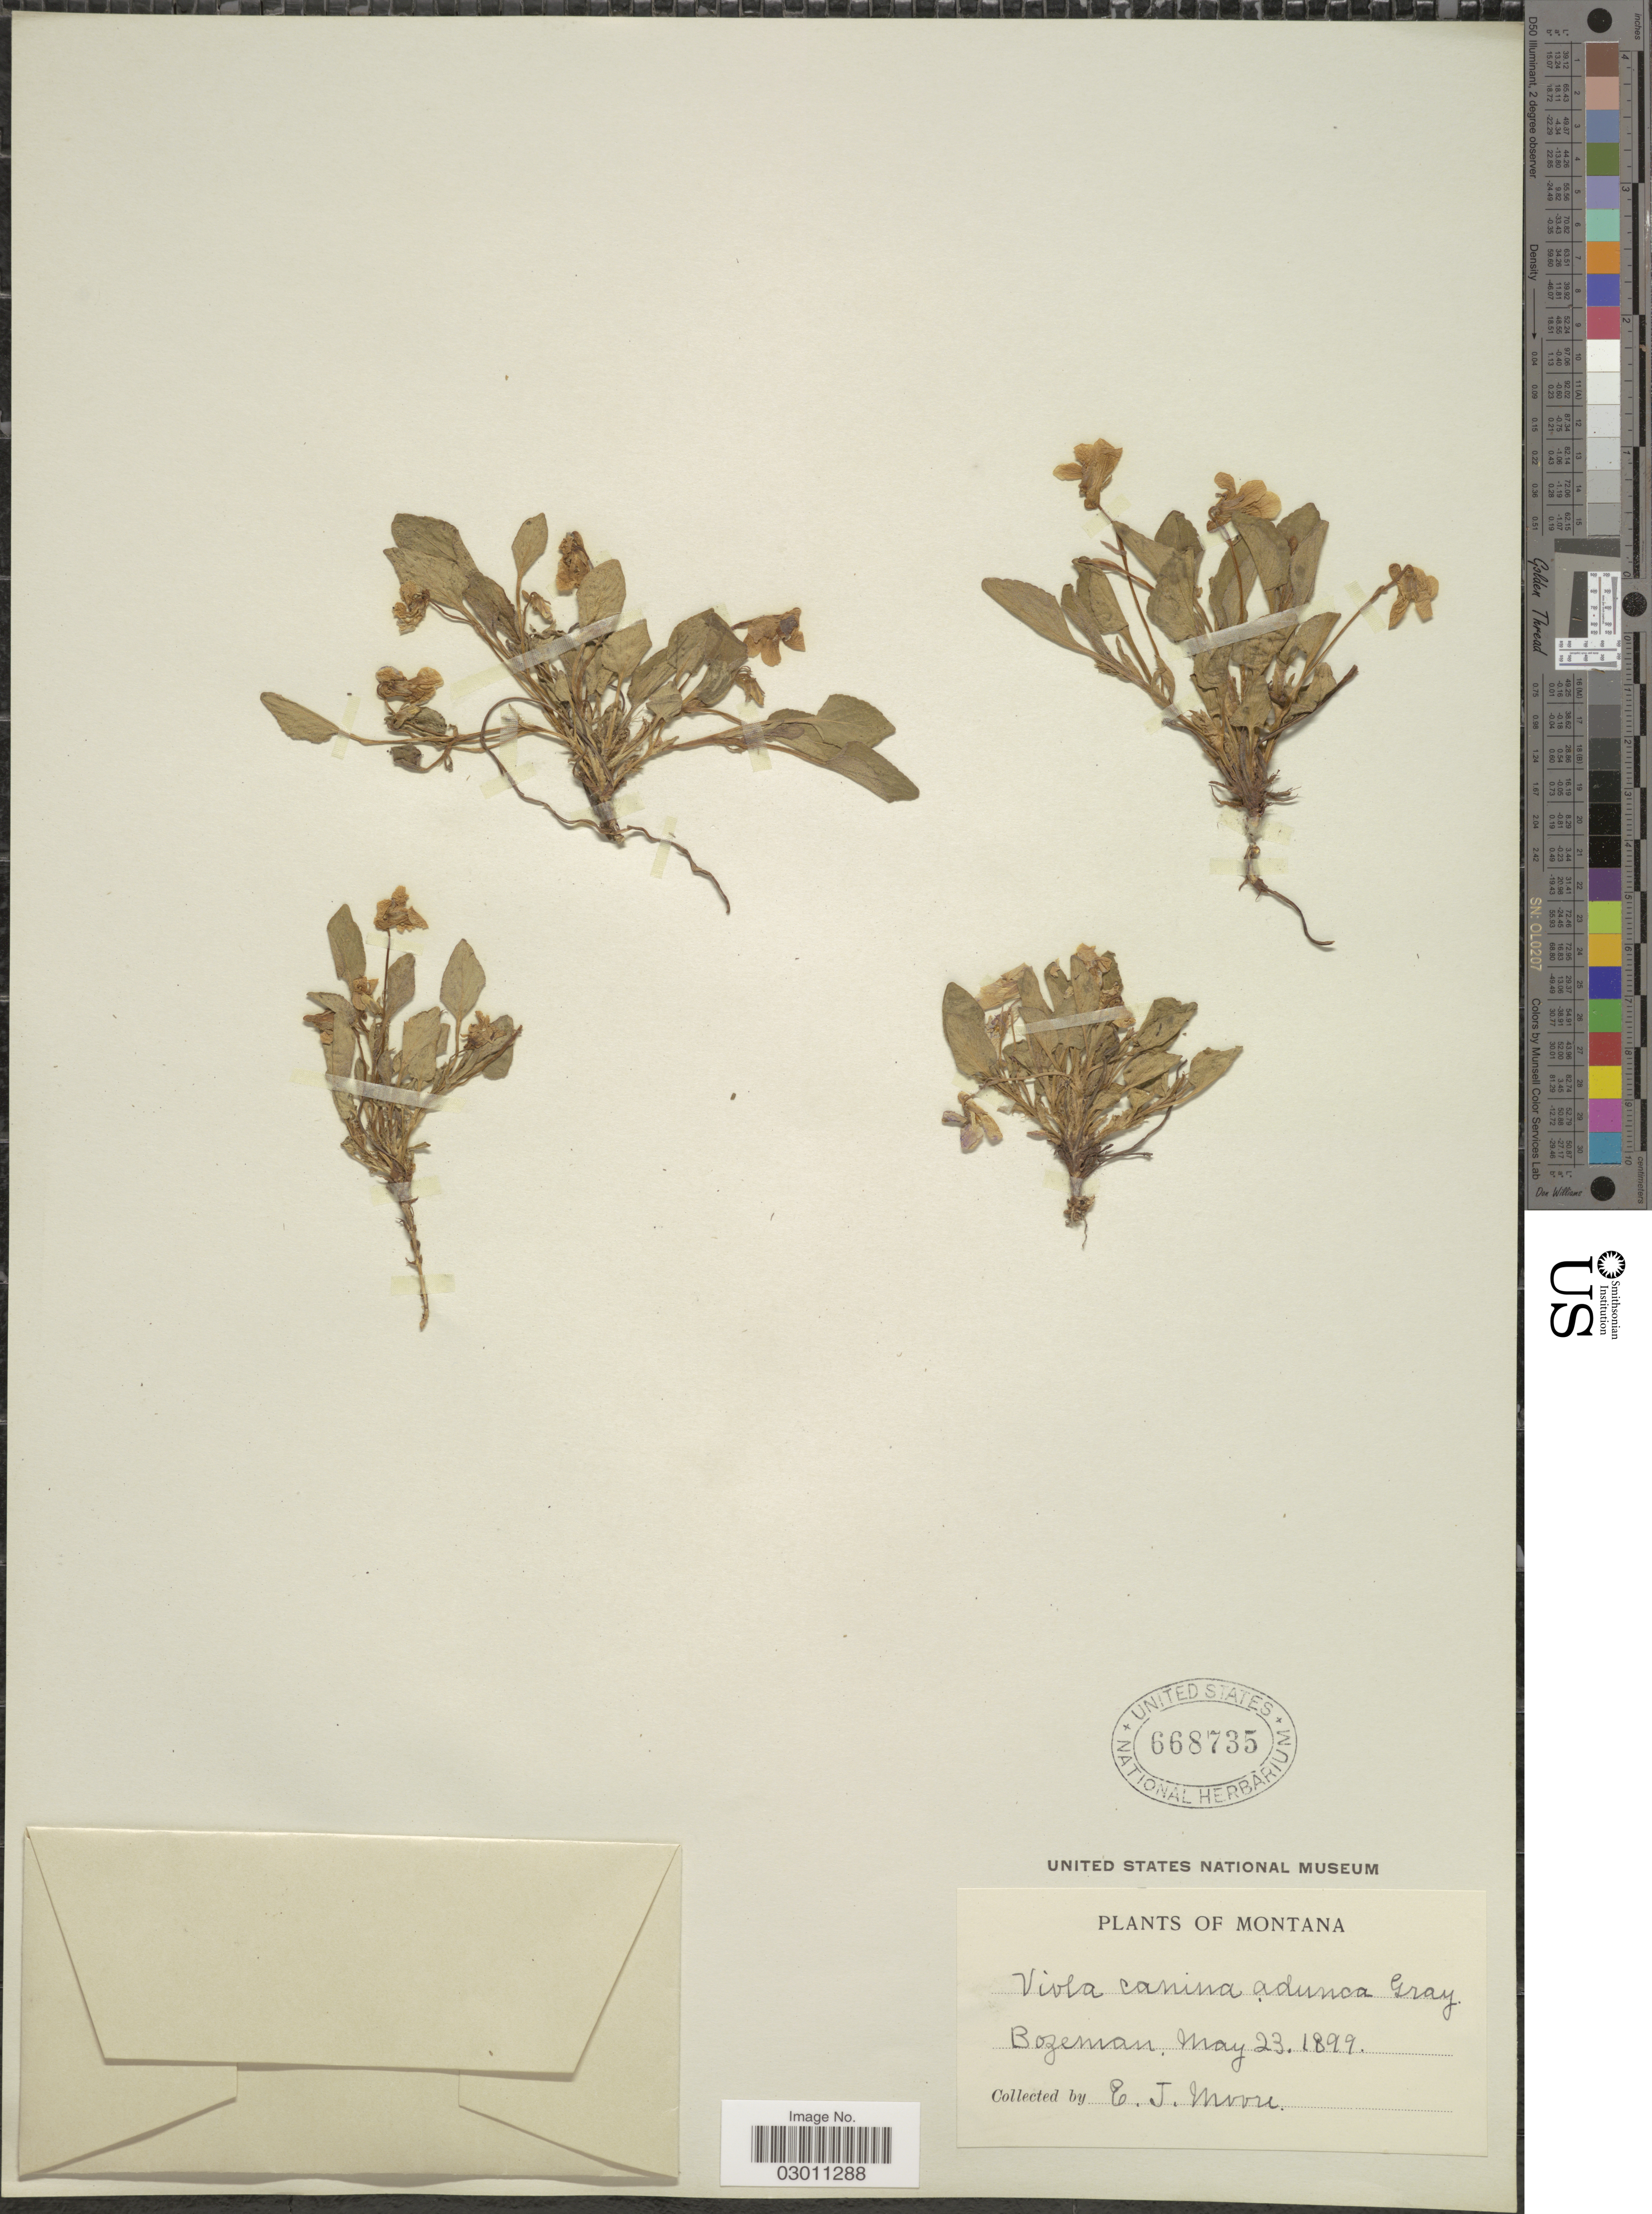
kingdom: Plantae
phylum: Tracheophyta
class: Magnoliopsida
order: Malpighiales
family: Violaceae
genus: Viola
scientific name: Viola adunca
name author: Sm.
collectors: E. Moore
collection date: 1899-05-23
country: United States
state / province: Montana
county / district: Gallatin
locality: Bozeman.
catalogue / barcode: US 668735